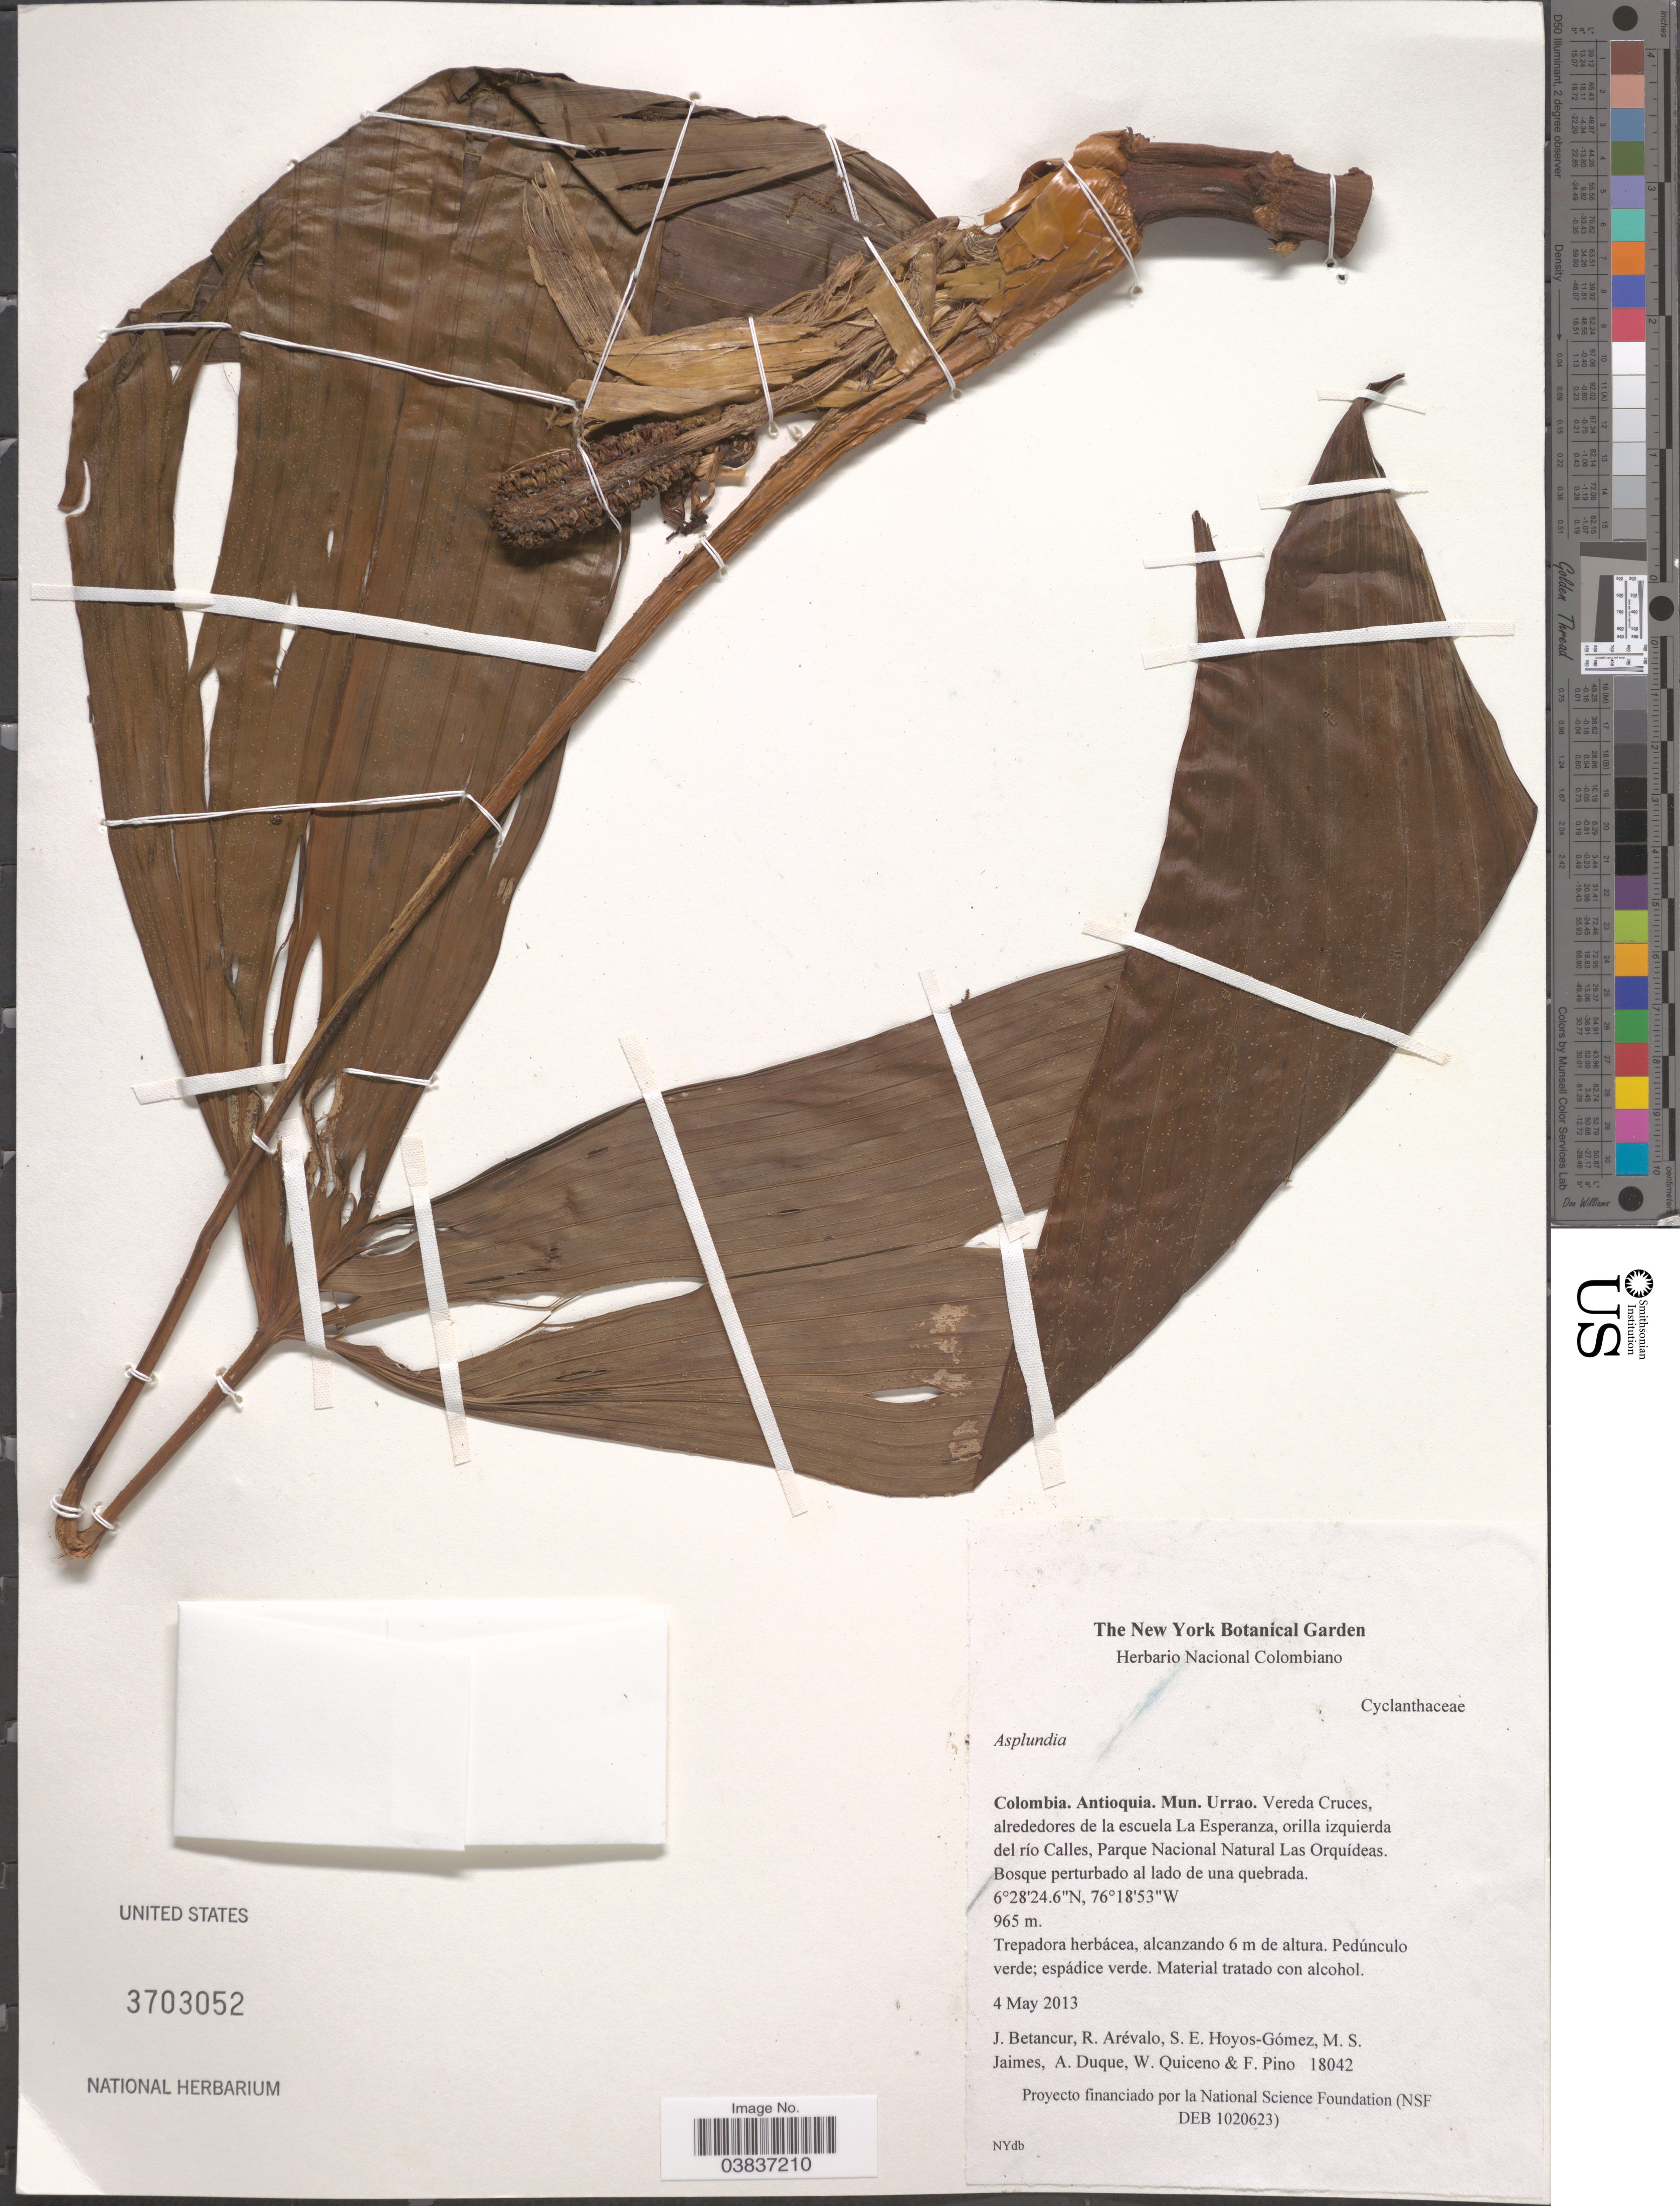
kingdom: Plantae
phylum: Tracheophyta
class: Liliopsida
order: Pandanales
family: Cyclanthaceae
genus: Asplundia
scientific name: Asplundia sp.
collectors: J. Betancur, R. Arevalo, S. Hoyos-Gomez, M. Jaimes & et al.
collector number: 18042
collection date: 2013-05-04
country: Colombia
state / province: Antioquia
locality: Mun. Urrao. Vereda Cruces, alrededores de la escuela La Esperanza, orilla izquierda del río Calles, Parque Nacional Natural Las Orquídeas.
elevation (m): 965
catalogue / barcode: US 37036052